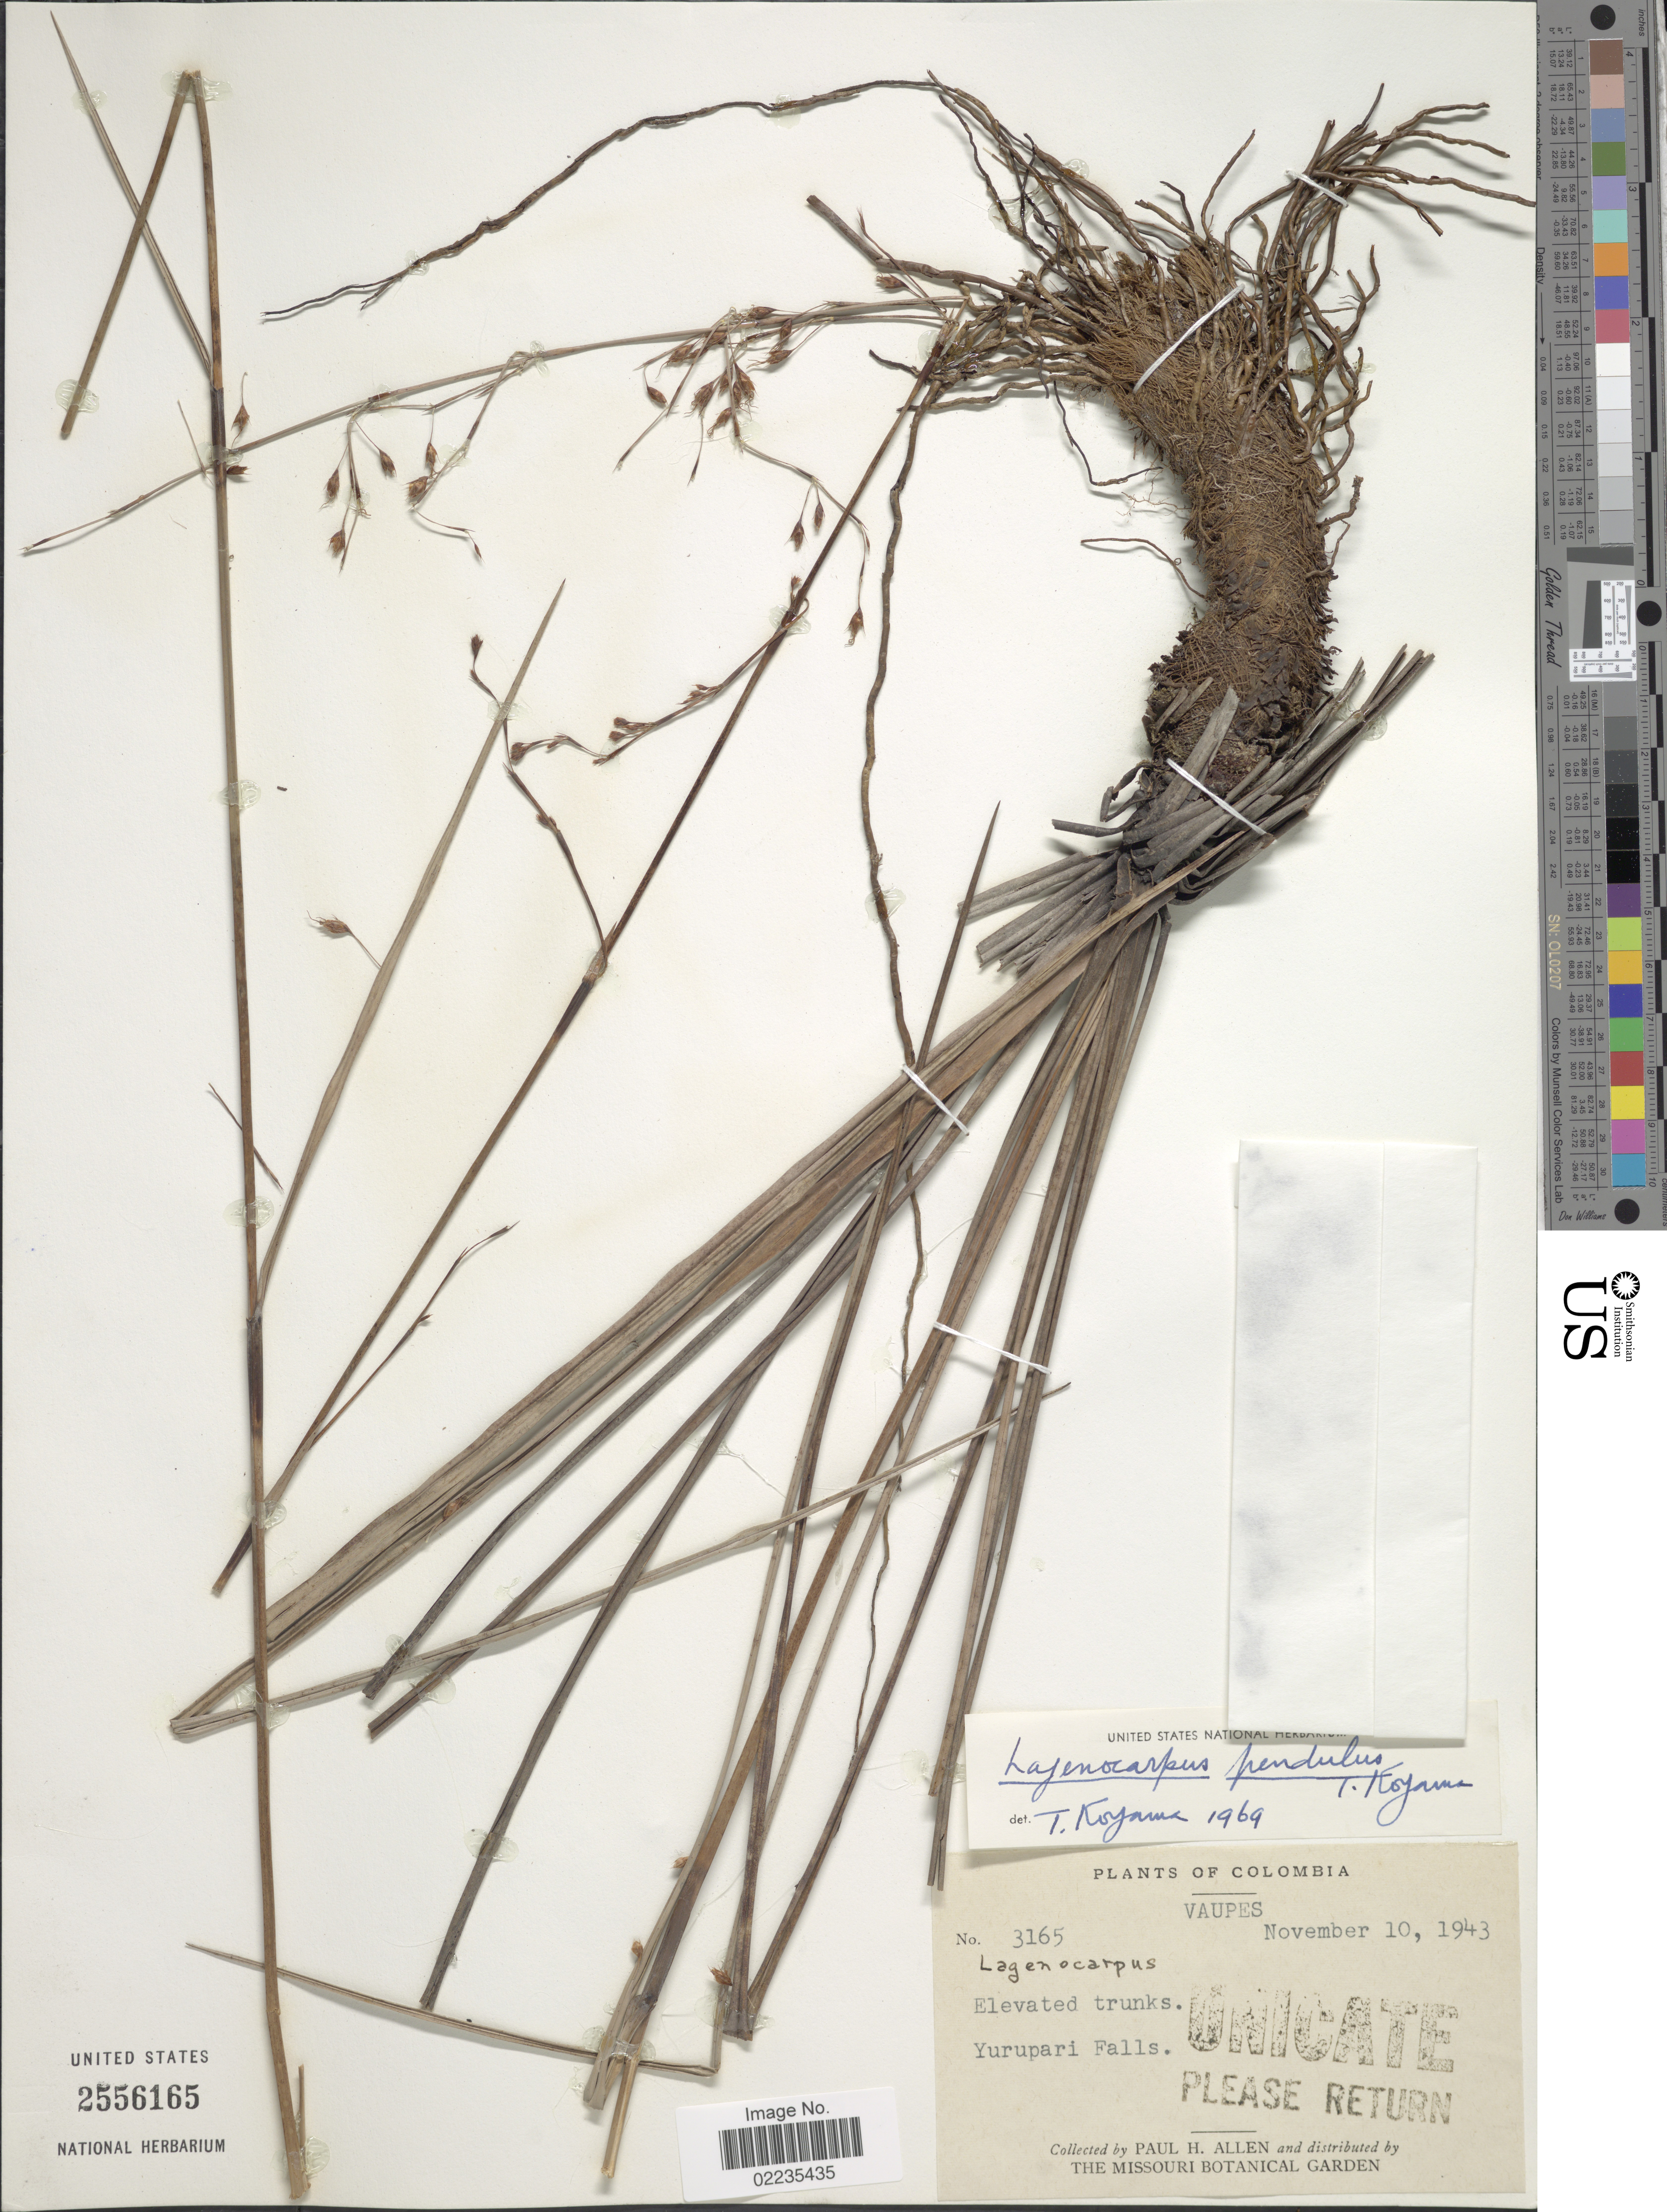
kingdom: Plantae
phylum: Tracheophyta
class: Liliopsida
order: Poales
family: Cyperaceae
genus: Lagenocarpus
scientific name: Lagenocarpus pendulus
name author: T. Koyama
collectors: P. H. Allen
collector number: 3165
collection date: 1943-11-10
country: Colombia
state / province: Vaupés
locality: Vaupes, Yurupari Falls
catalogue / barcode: US 2556165